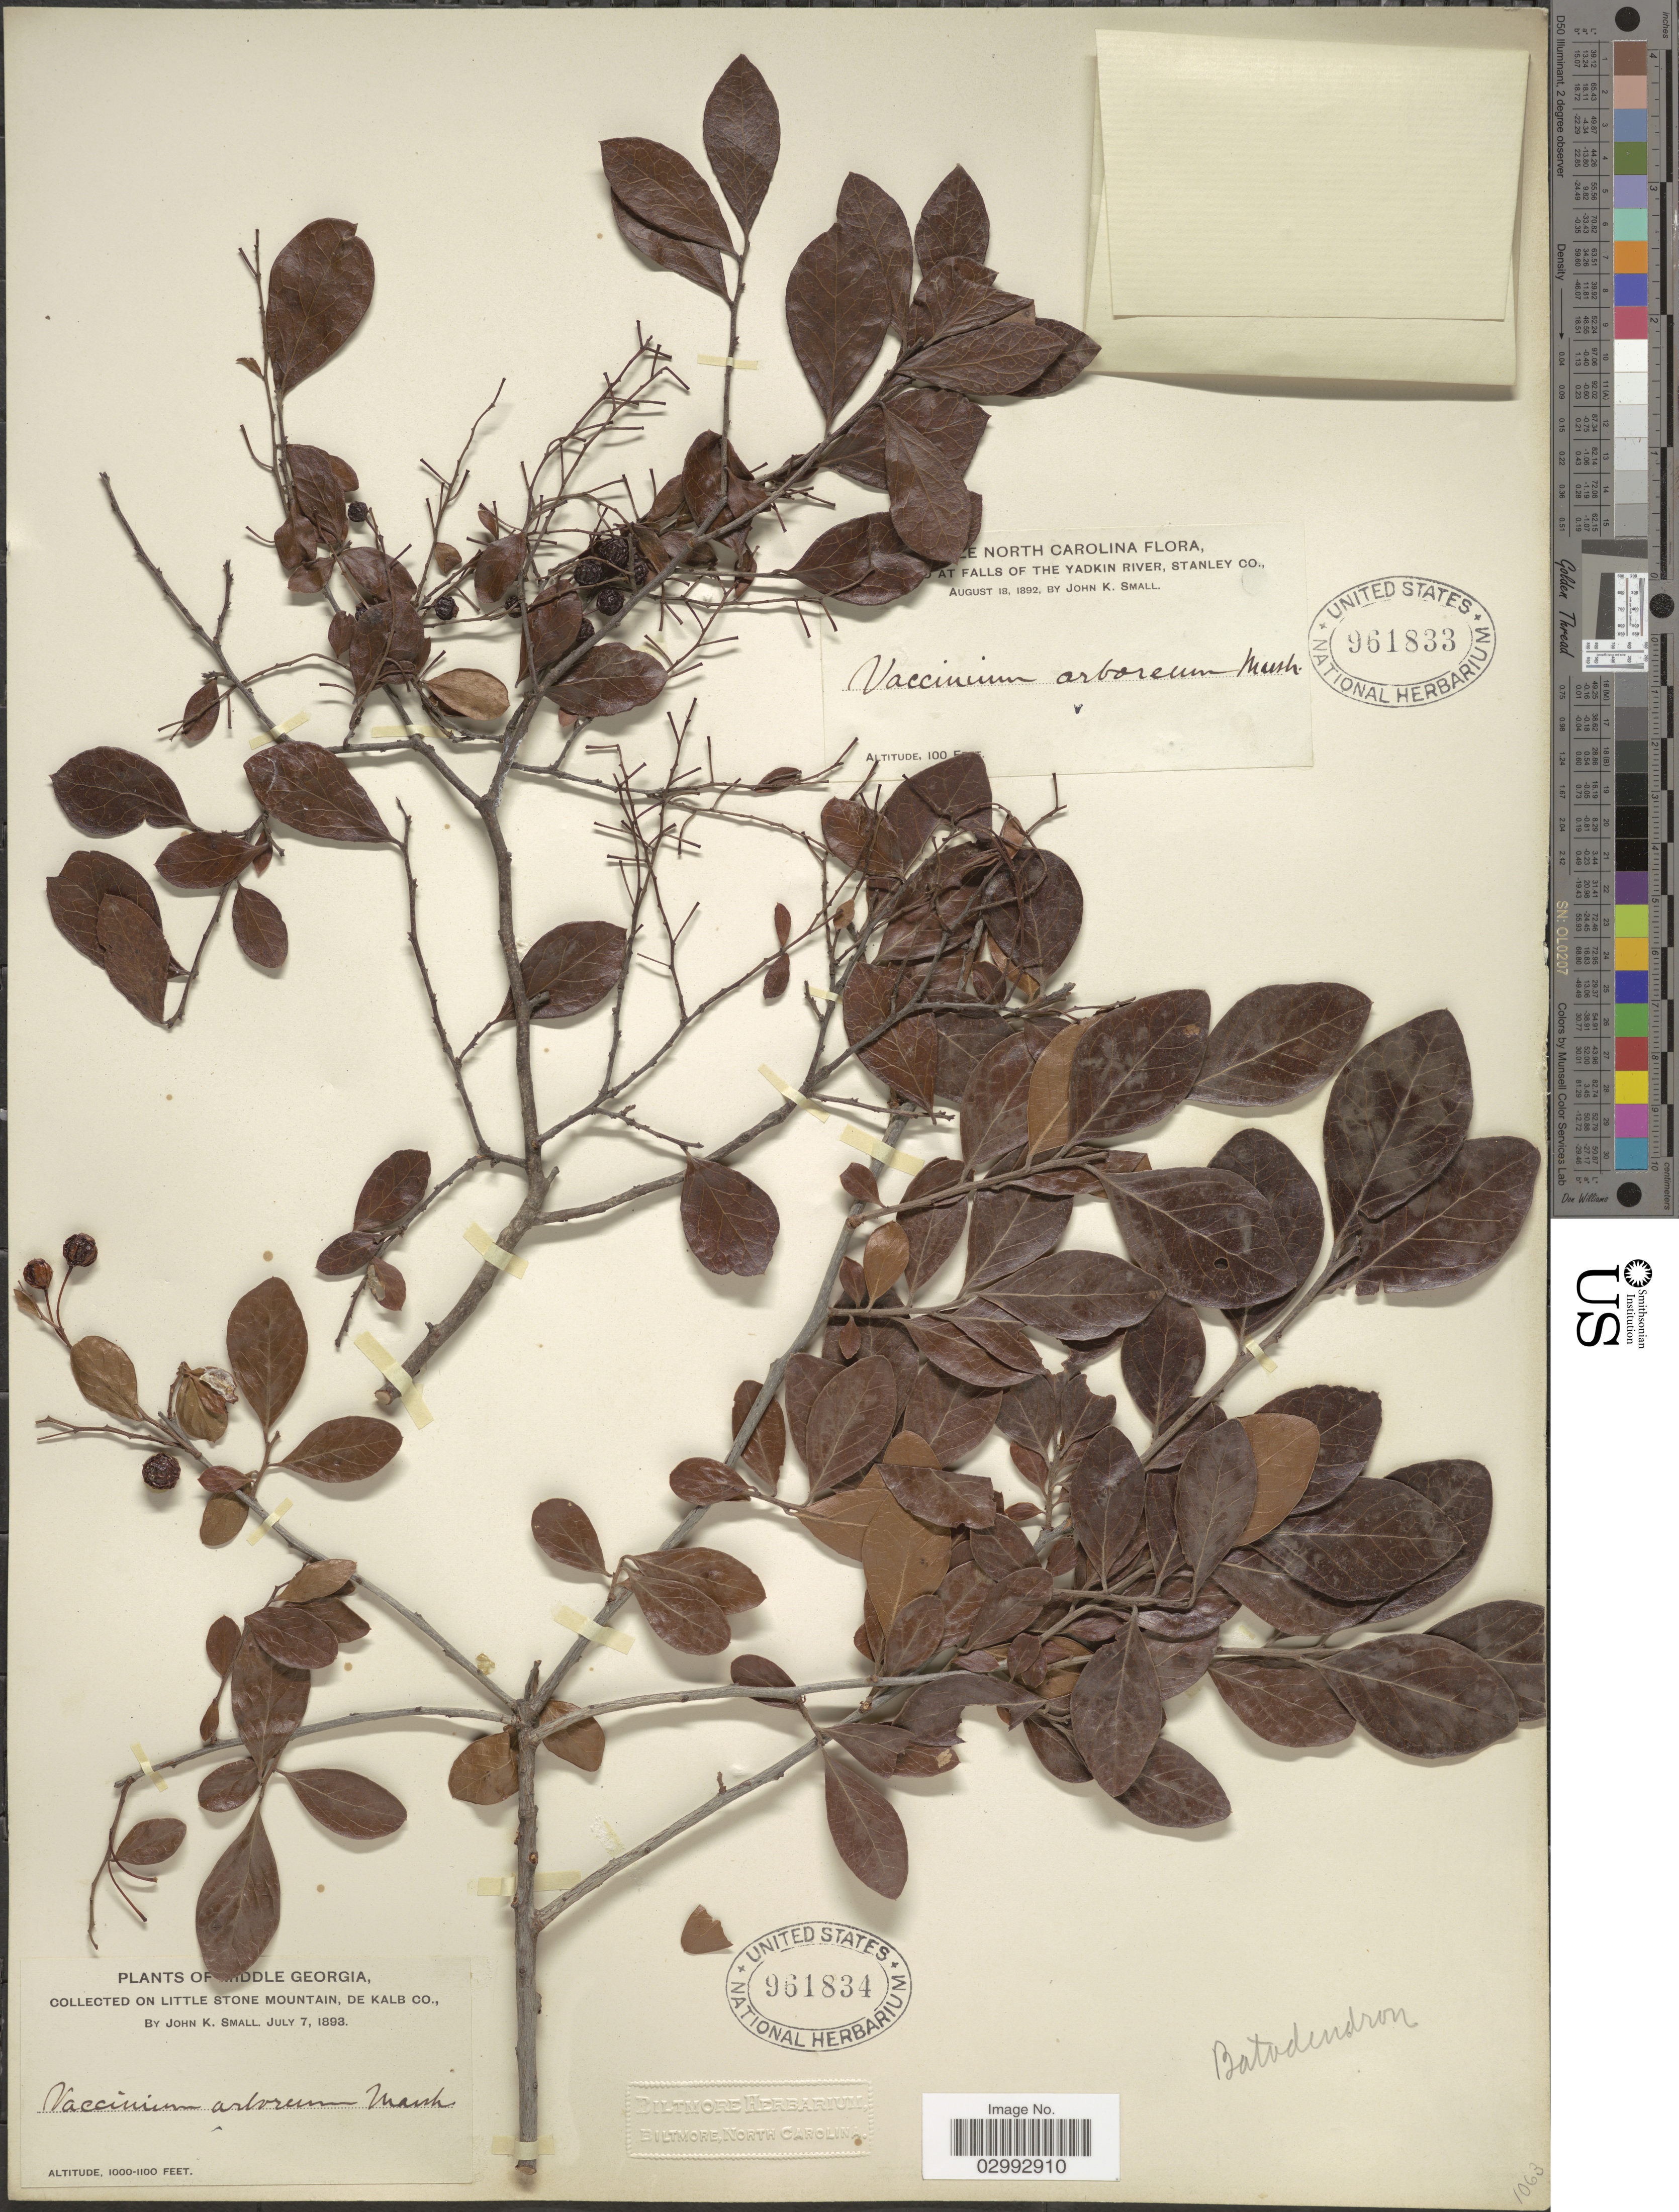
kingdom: Plantae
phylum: Tracheophyta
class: Magnoliopsida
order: Ericales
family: Ericaceae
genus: Batodendron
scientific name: Batodendron arboreum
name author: Nutt.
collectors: J. K. Small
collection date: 1893-07-07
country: United States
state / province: Georgia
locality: Middle Georgia. On Little Stone Mountain, De Kalb Co.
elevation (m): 305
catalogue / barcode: US 961834-2